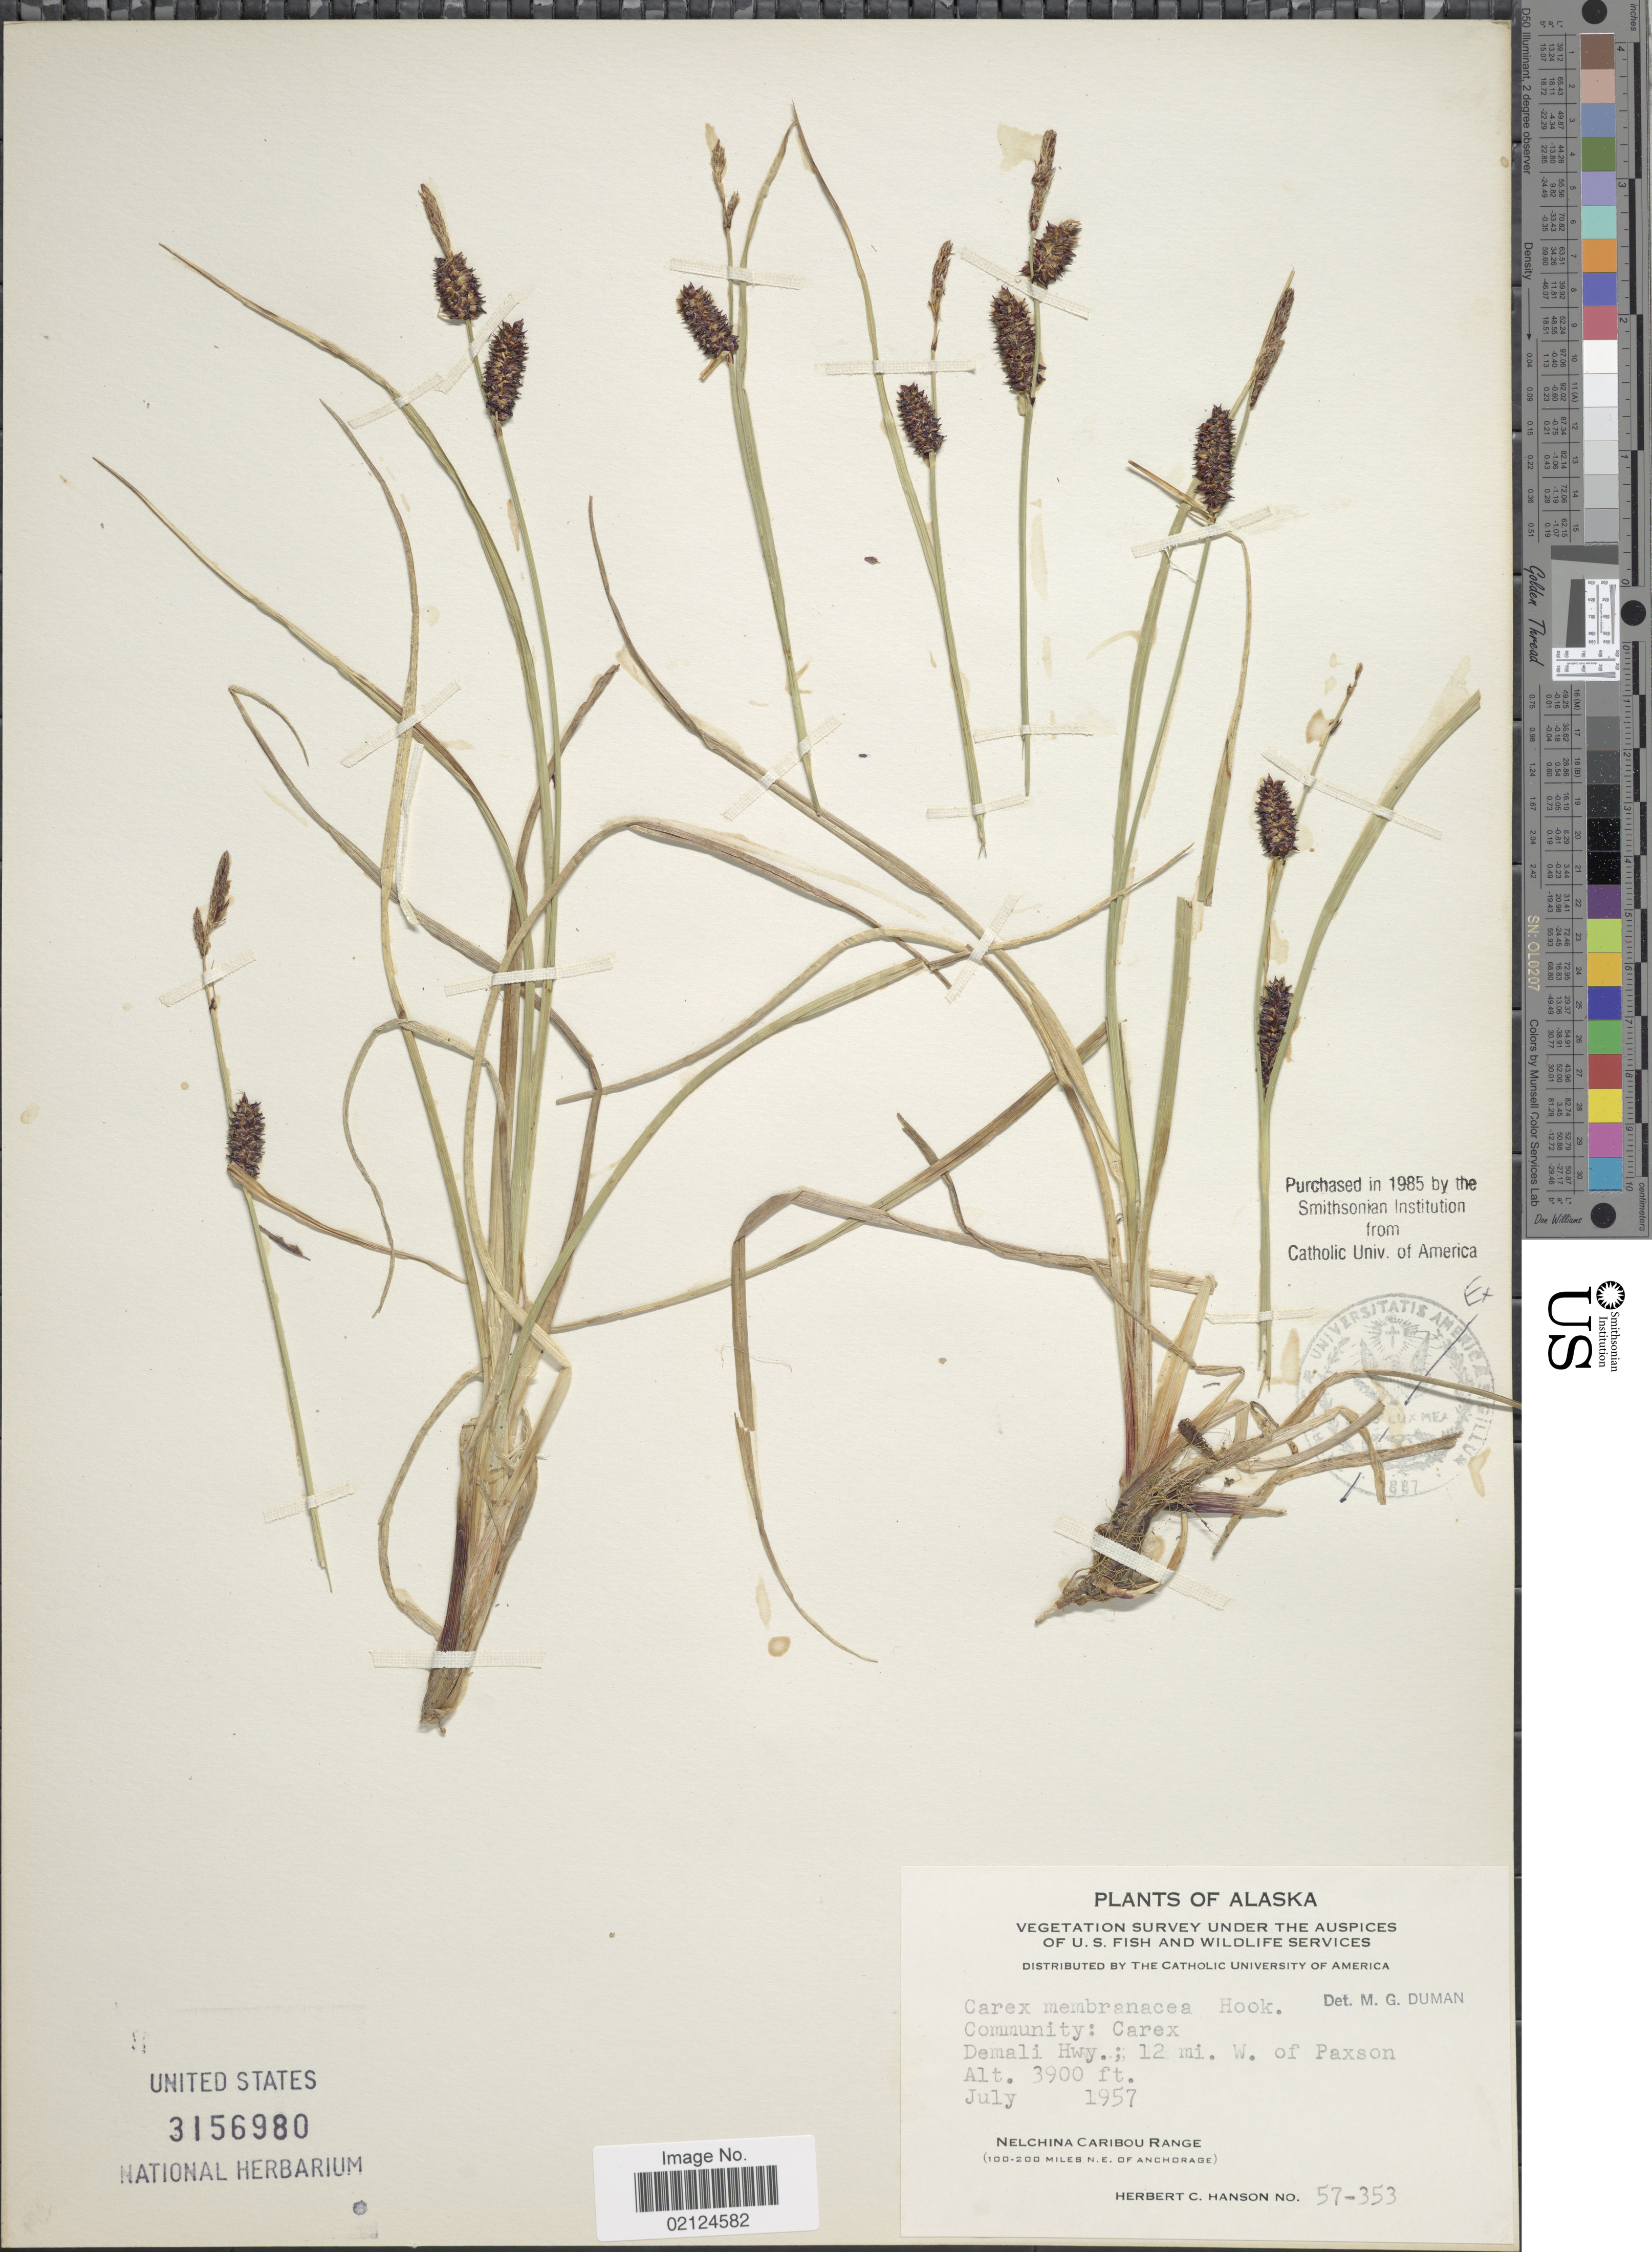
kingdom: Plantae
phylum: Tracheophyta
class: Liliopsida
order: Poales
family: Cyperaceae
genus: Carex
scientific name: Carex membranacea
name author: Hook.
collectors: H. Hanson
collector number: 57-353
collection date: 1957-07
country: United States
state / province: Alaska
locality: Demali Hwy: 12 mi. W. of Paxson. Nelchina Caribou Range, 100-200 miles N. E. of Anchorage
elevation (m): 1189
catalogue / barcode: US 3156980